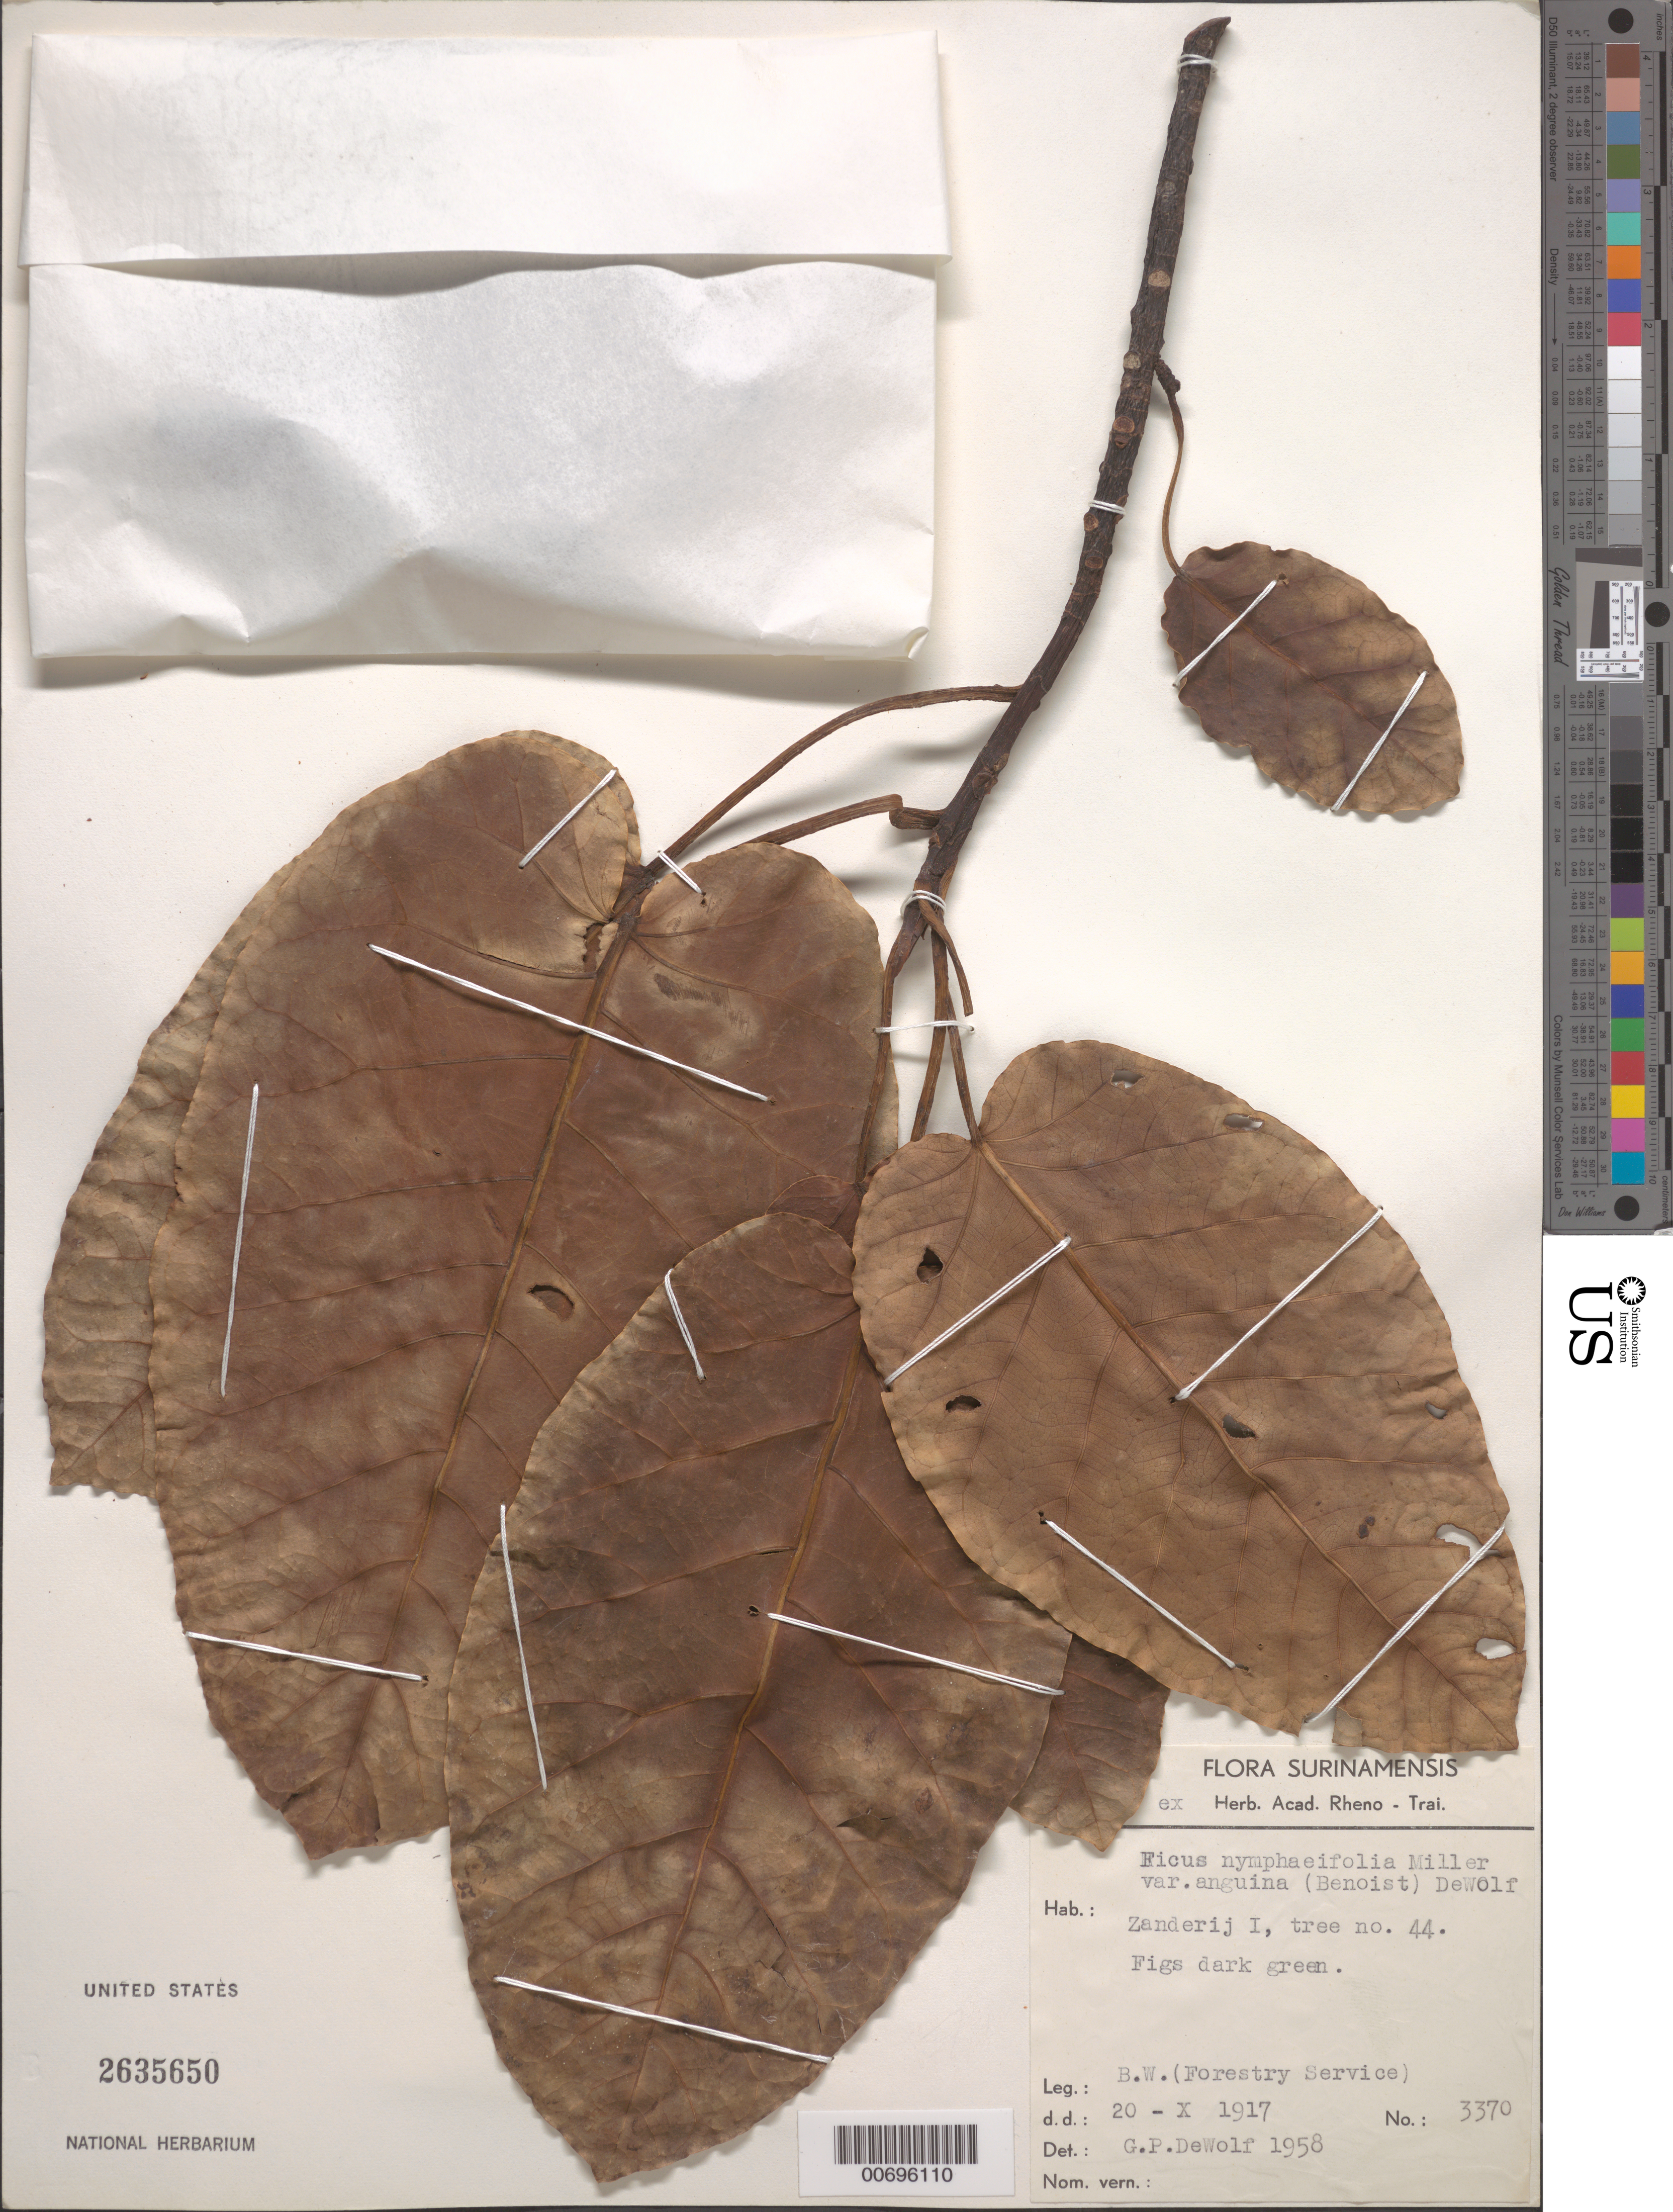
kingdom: Plantae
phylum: Tracheophyta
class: Magnoliopsida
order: Rosales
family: Moraceae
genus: Ficus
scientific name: Ficus nymphaeifolia var. anguina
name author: (Benoist)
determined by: DeWolf, Gordon Parker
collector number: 3370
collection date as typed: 20-Oct-17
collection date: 1917-10-20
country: Suriname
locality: Zanderij I., Forest Reserve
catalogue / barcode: US 2635650